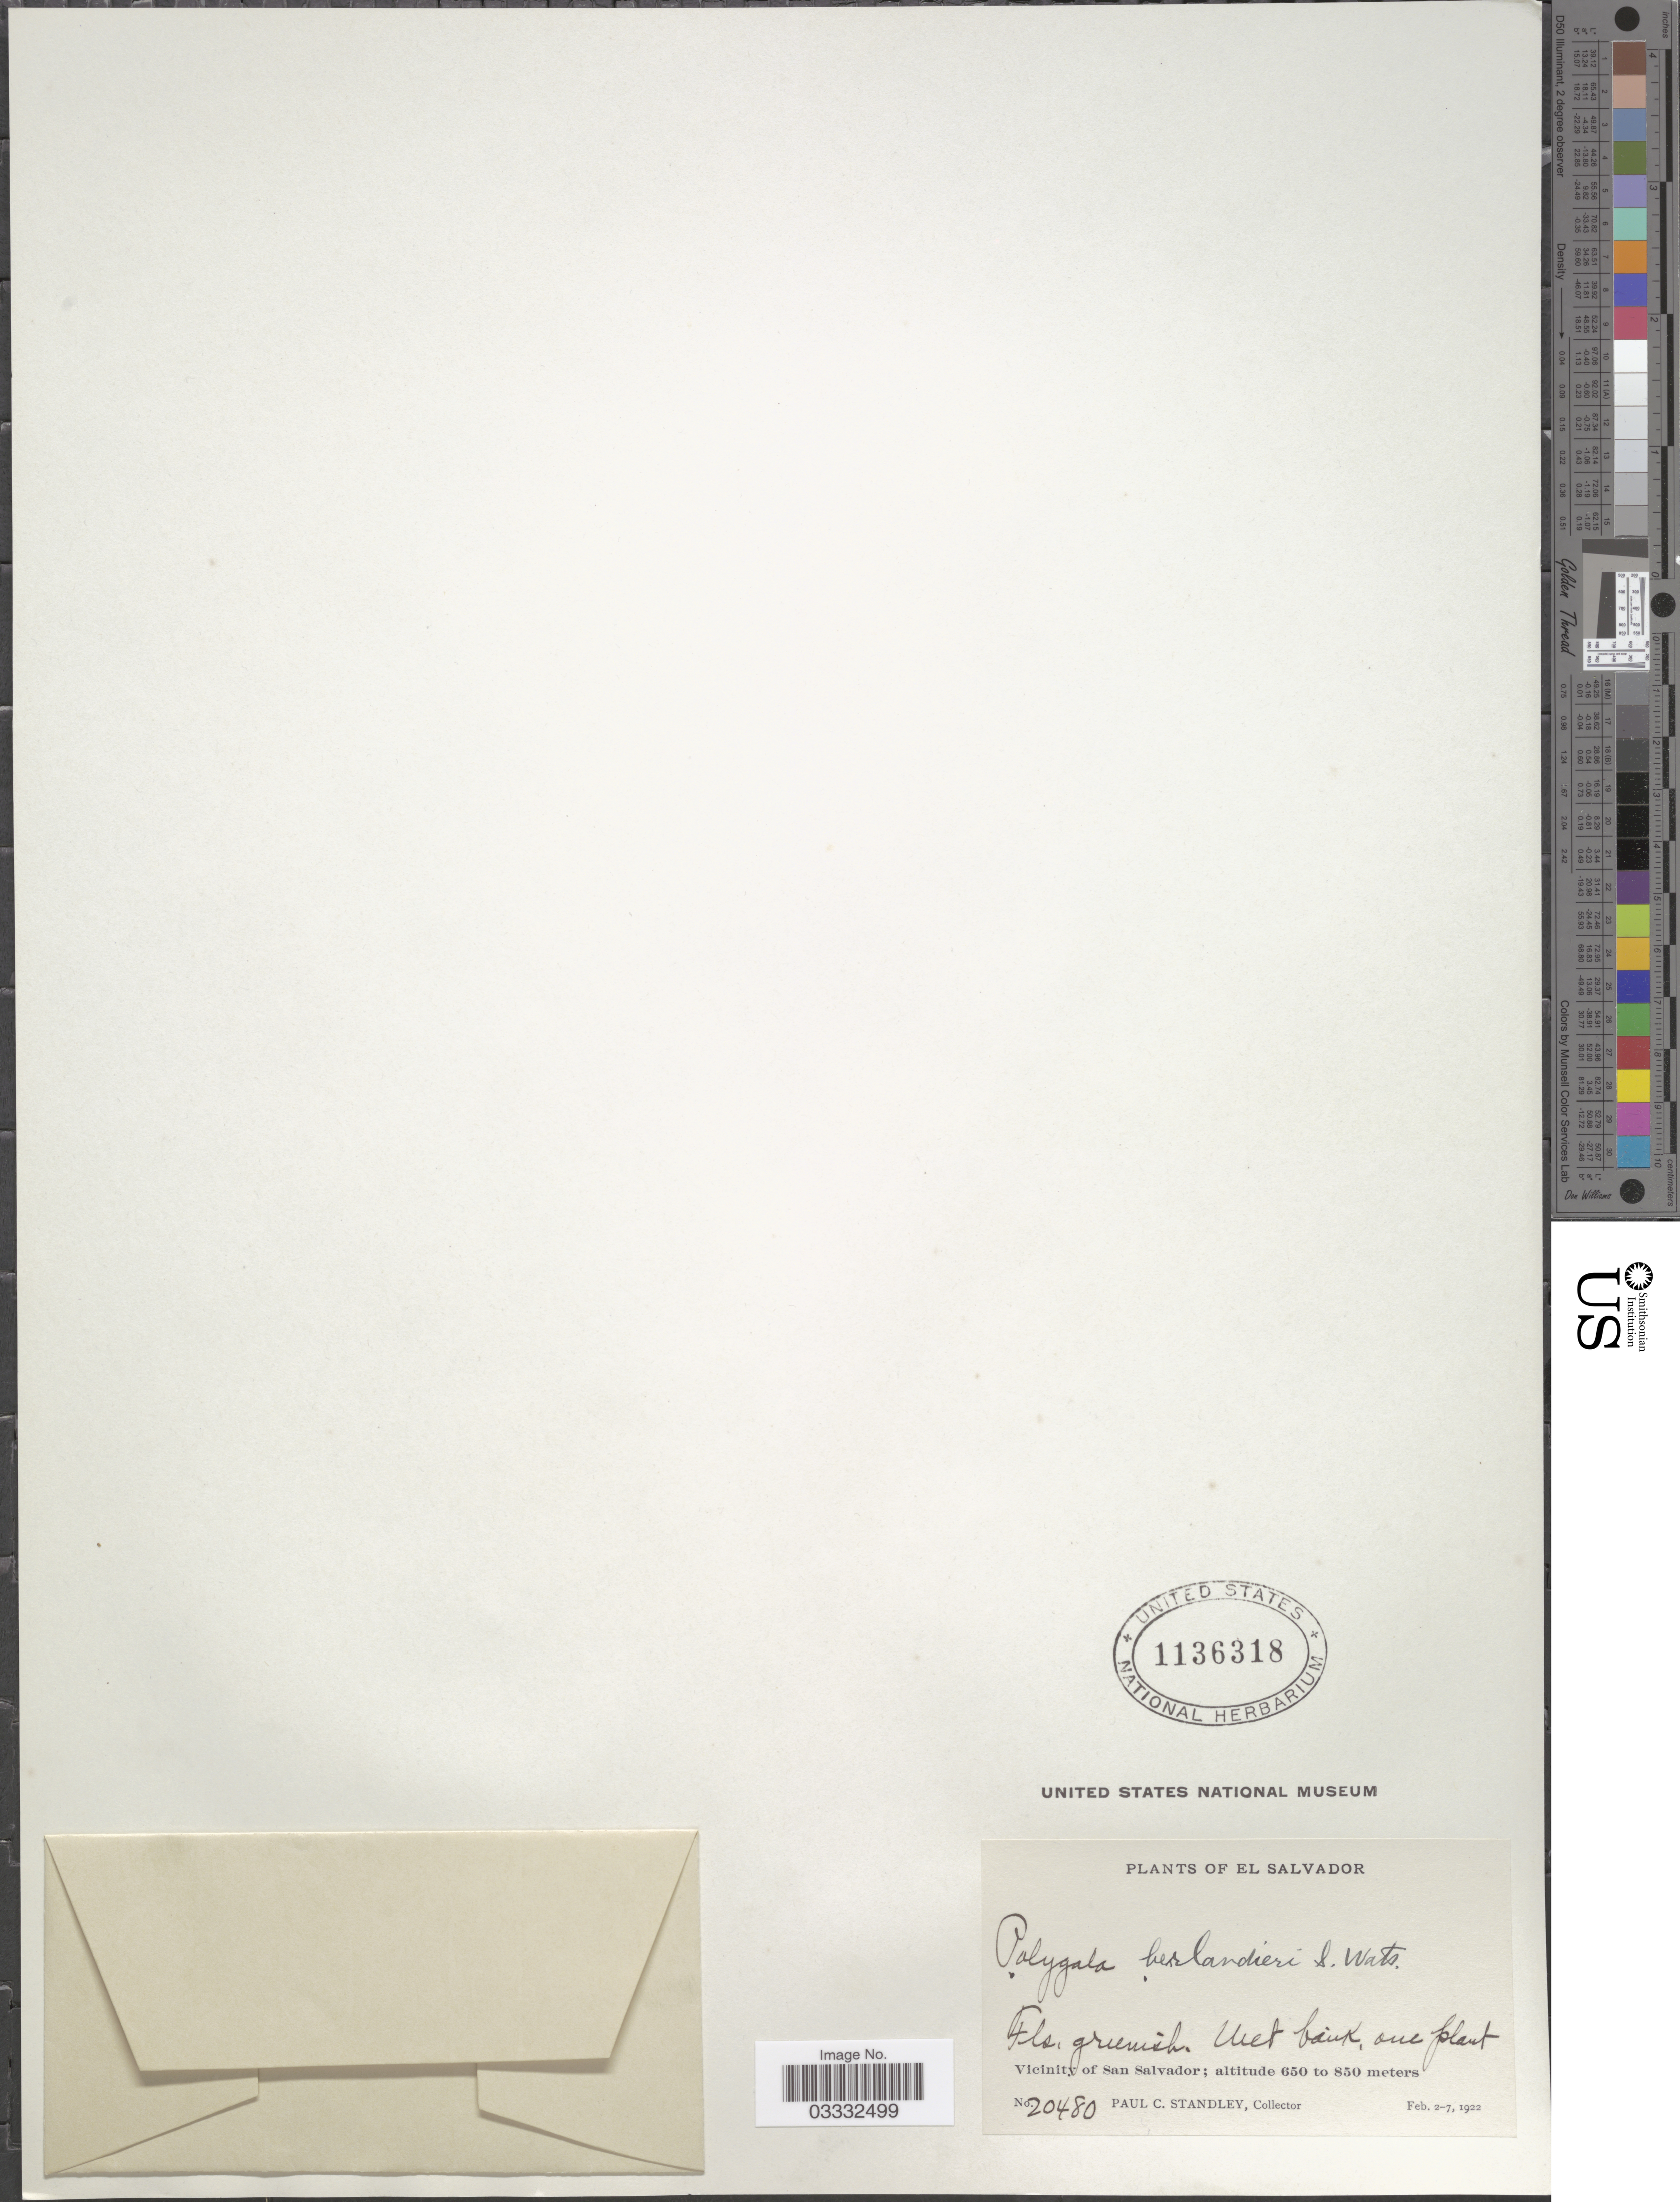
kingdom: Plantae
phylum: Tracheophyta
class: Magnoliopsida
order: Fabales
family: Polygalaceae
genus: Polygala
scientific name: Polygala berlandieri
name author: S. Watson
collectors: P. C. Standley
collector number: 20480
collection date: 1922-02-02/1922-02-07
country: El Salvador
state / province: San Salvador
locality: Vicinity of San Salvador.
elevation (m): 650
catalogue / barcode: US 1136318